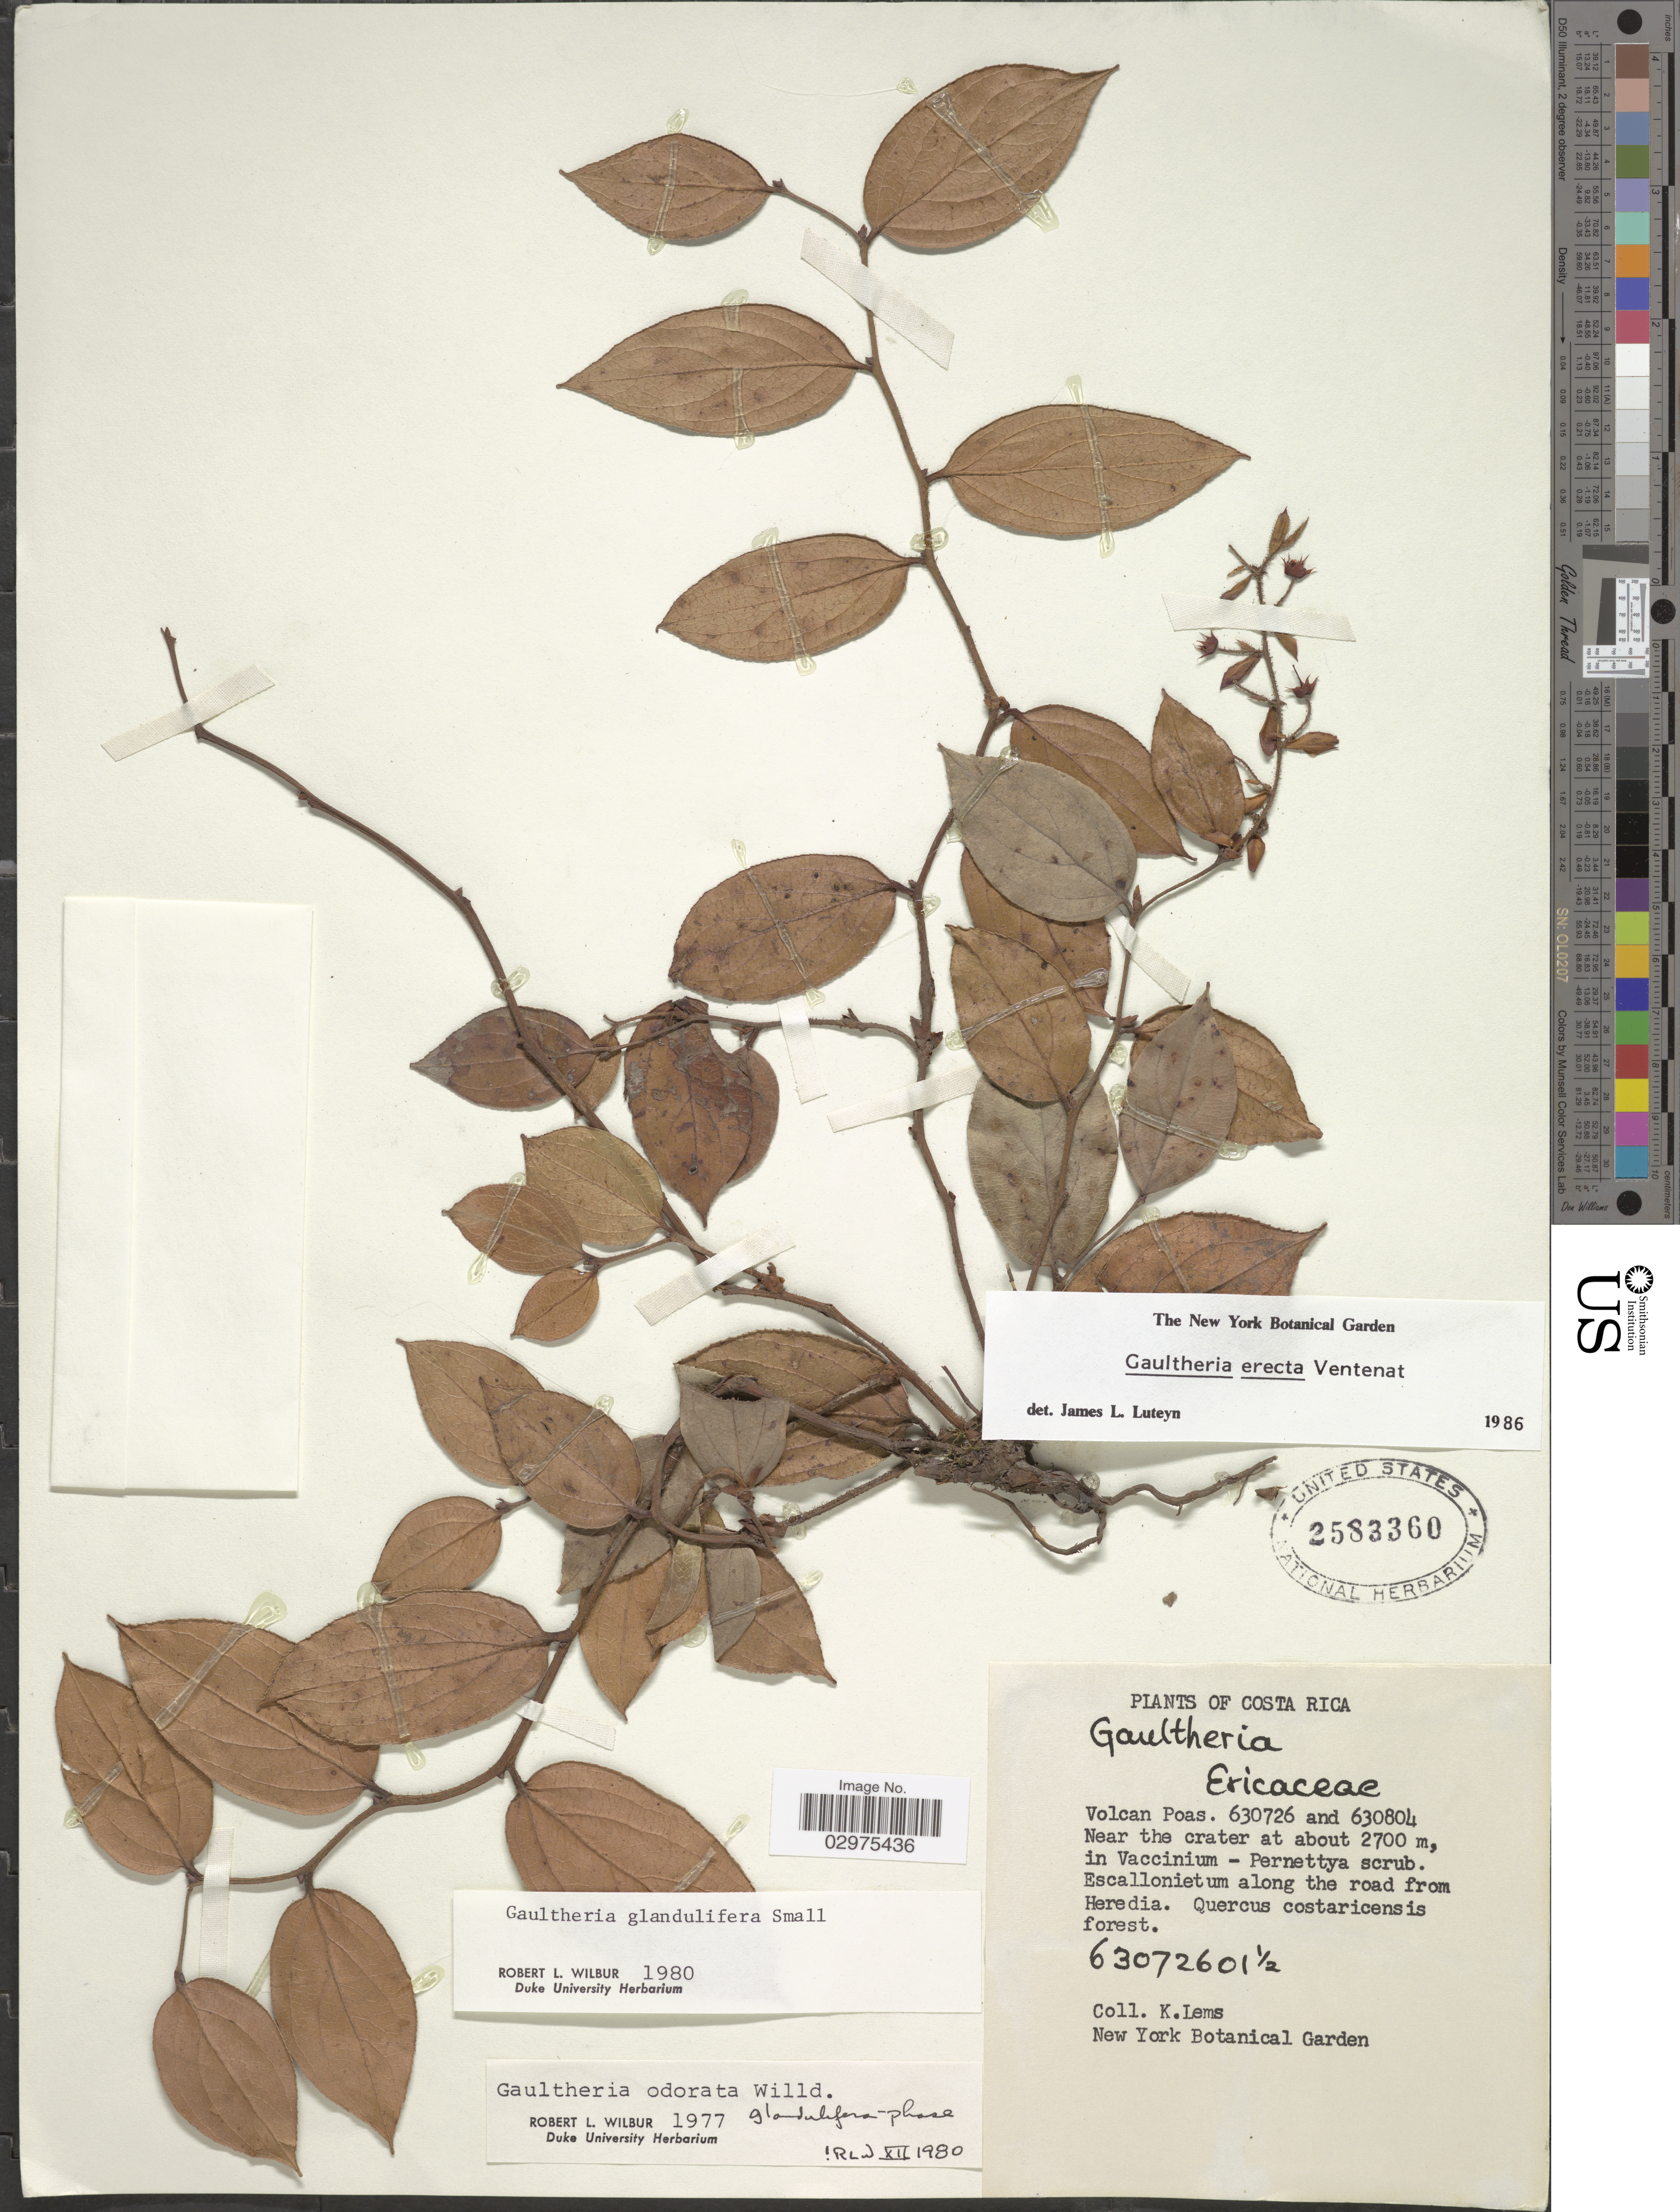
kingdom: Plantae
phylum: Tracheophyta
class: Magnoliopsida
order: Ericales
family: Ericaceae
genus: Gaultheria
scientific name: Gaultheria erecta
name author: Vent.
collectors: K. Lems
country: Costa Rica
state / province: Heredia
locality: Volcan Poas. 630726 and 630804 Near the crater. Along the road from Heredia.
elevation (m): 2700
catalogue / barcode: US 2583360